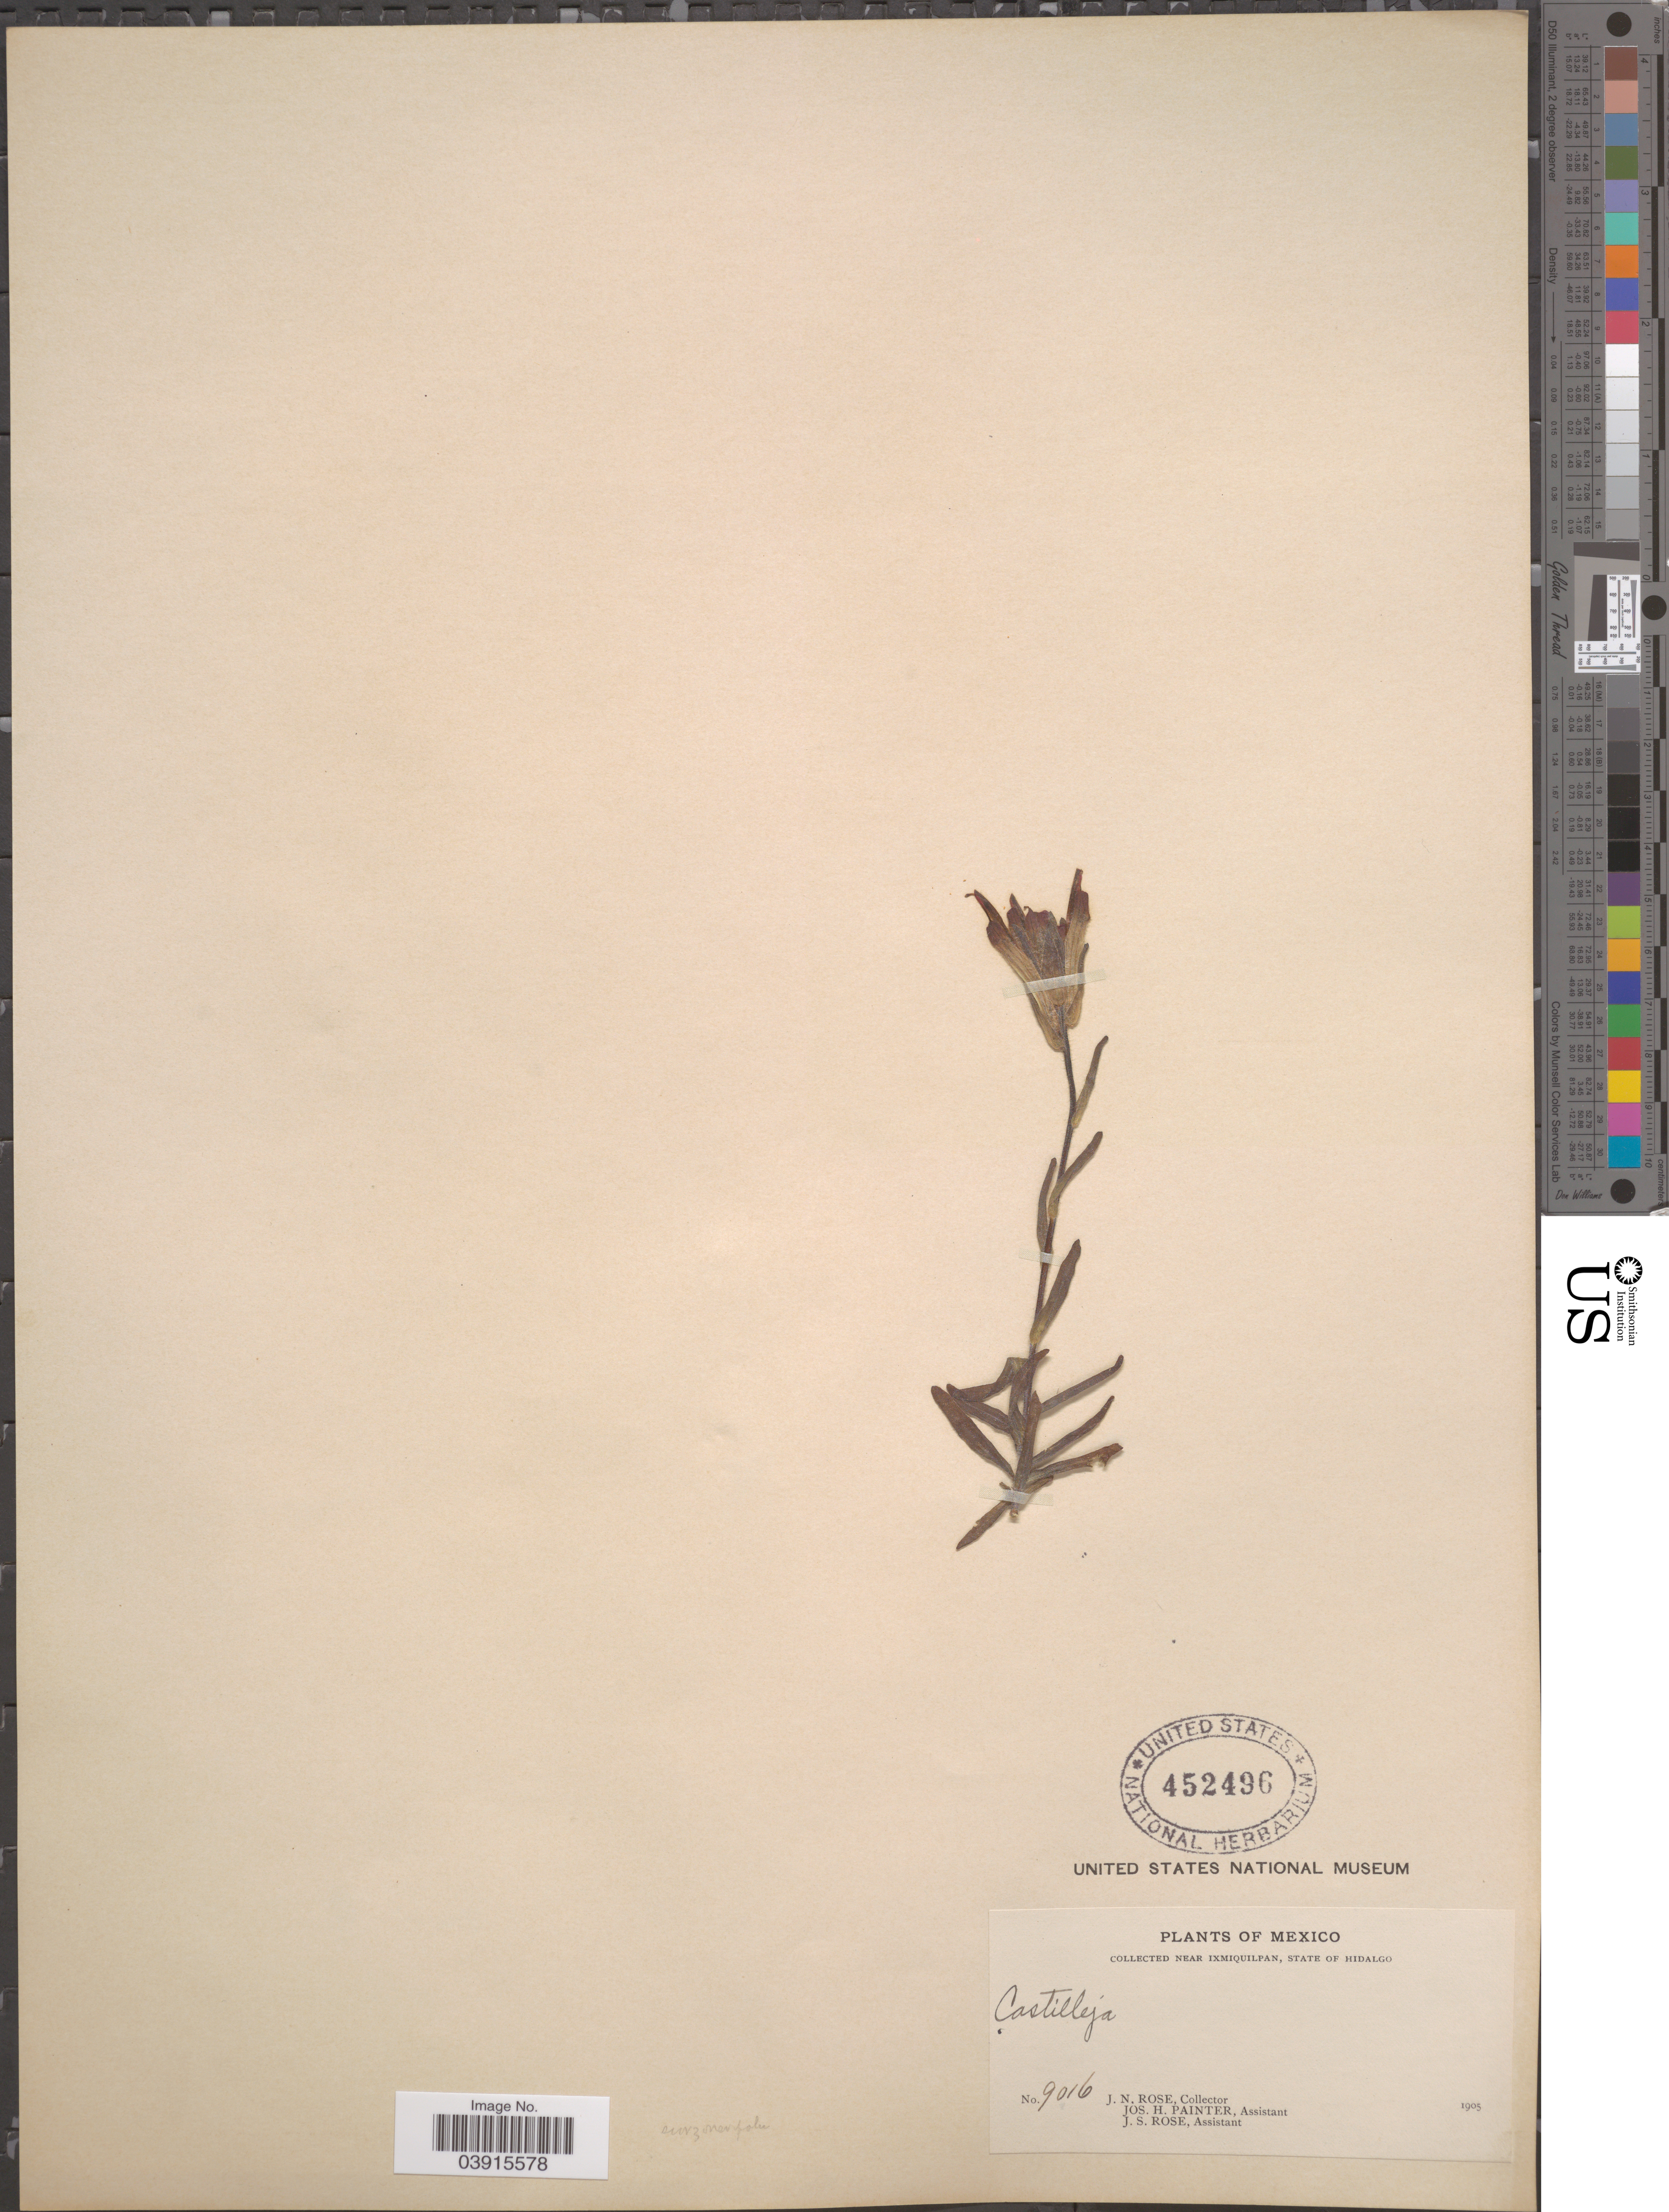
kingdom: Plantae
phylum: Tracheophyta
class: Magnoliopsida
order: Lamiales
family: Orobanchaceae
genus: Castilleja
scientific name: Castilleja scorzonerifolia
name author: Kunth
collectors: J. N. Rose, J. H. Painter & J. S. Rose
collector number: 9016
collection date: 1905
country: Mexico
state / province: Hidalgo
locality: Near Ixmiquilpan.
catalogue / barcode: US 452496